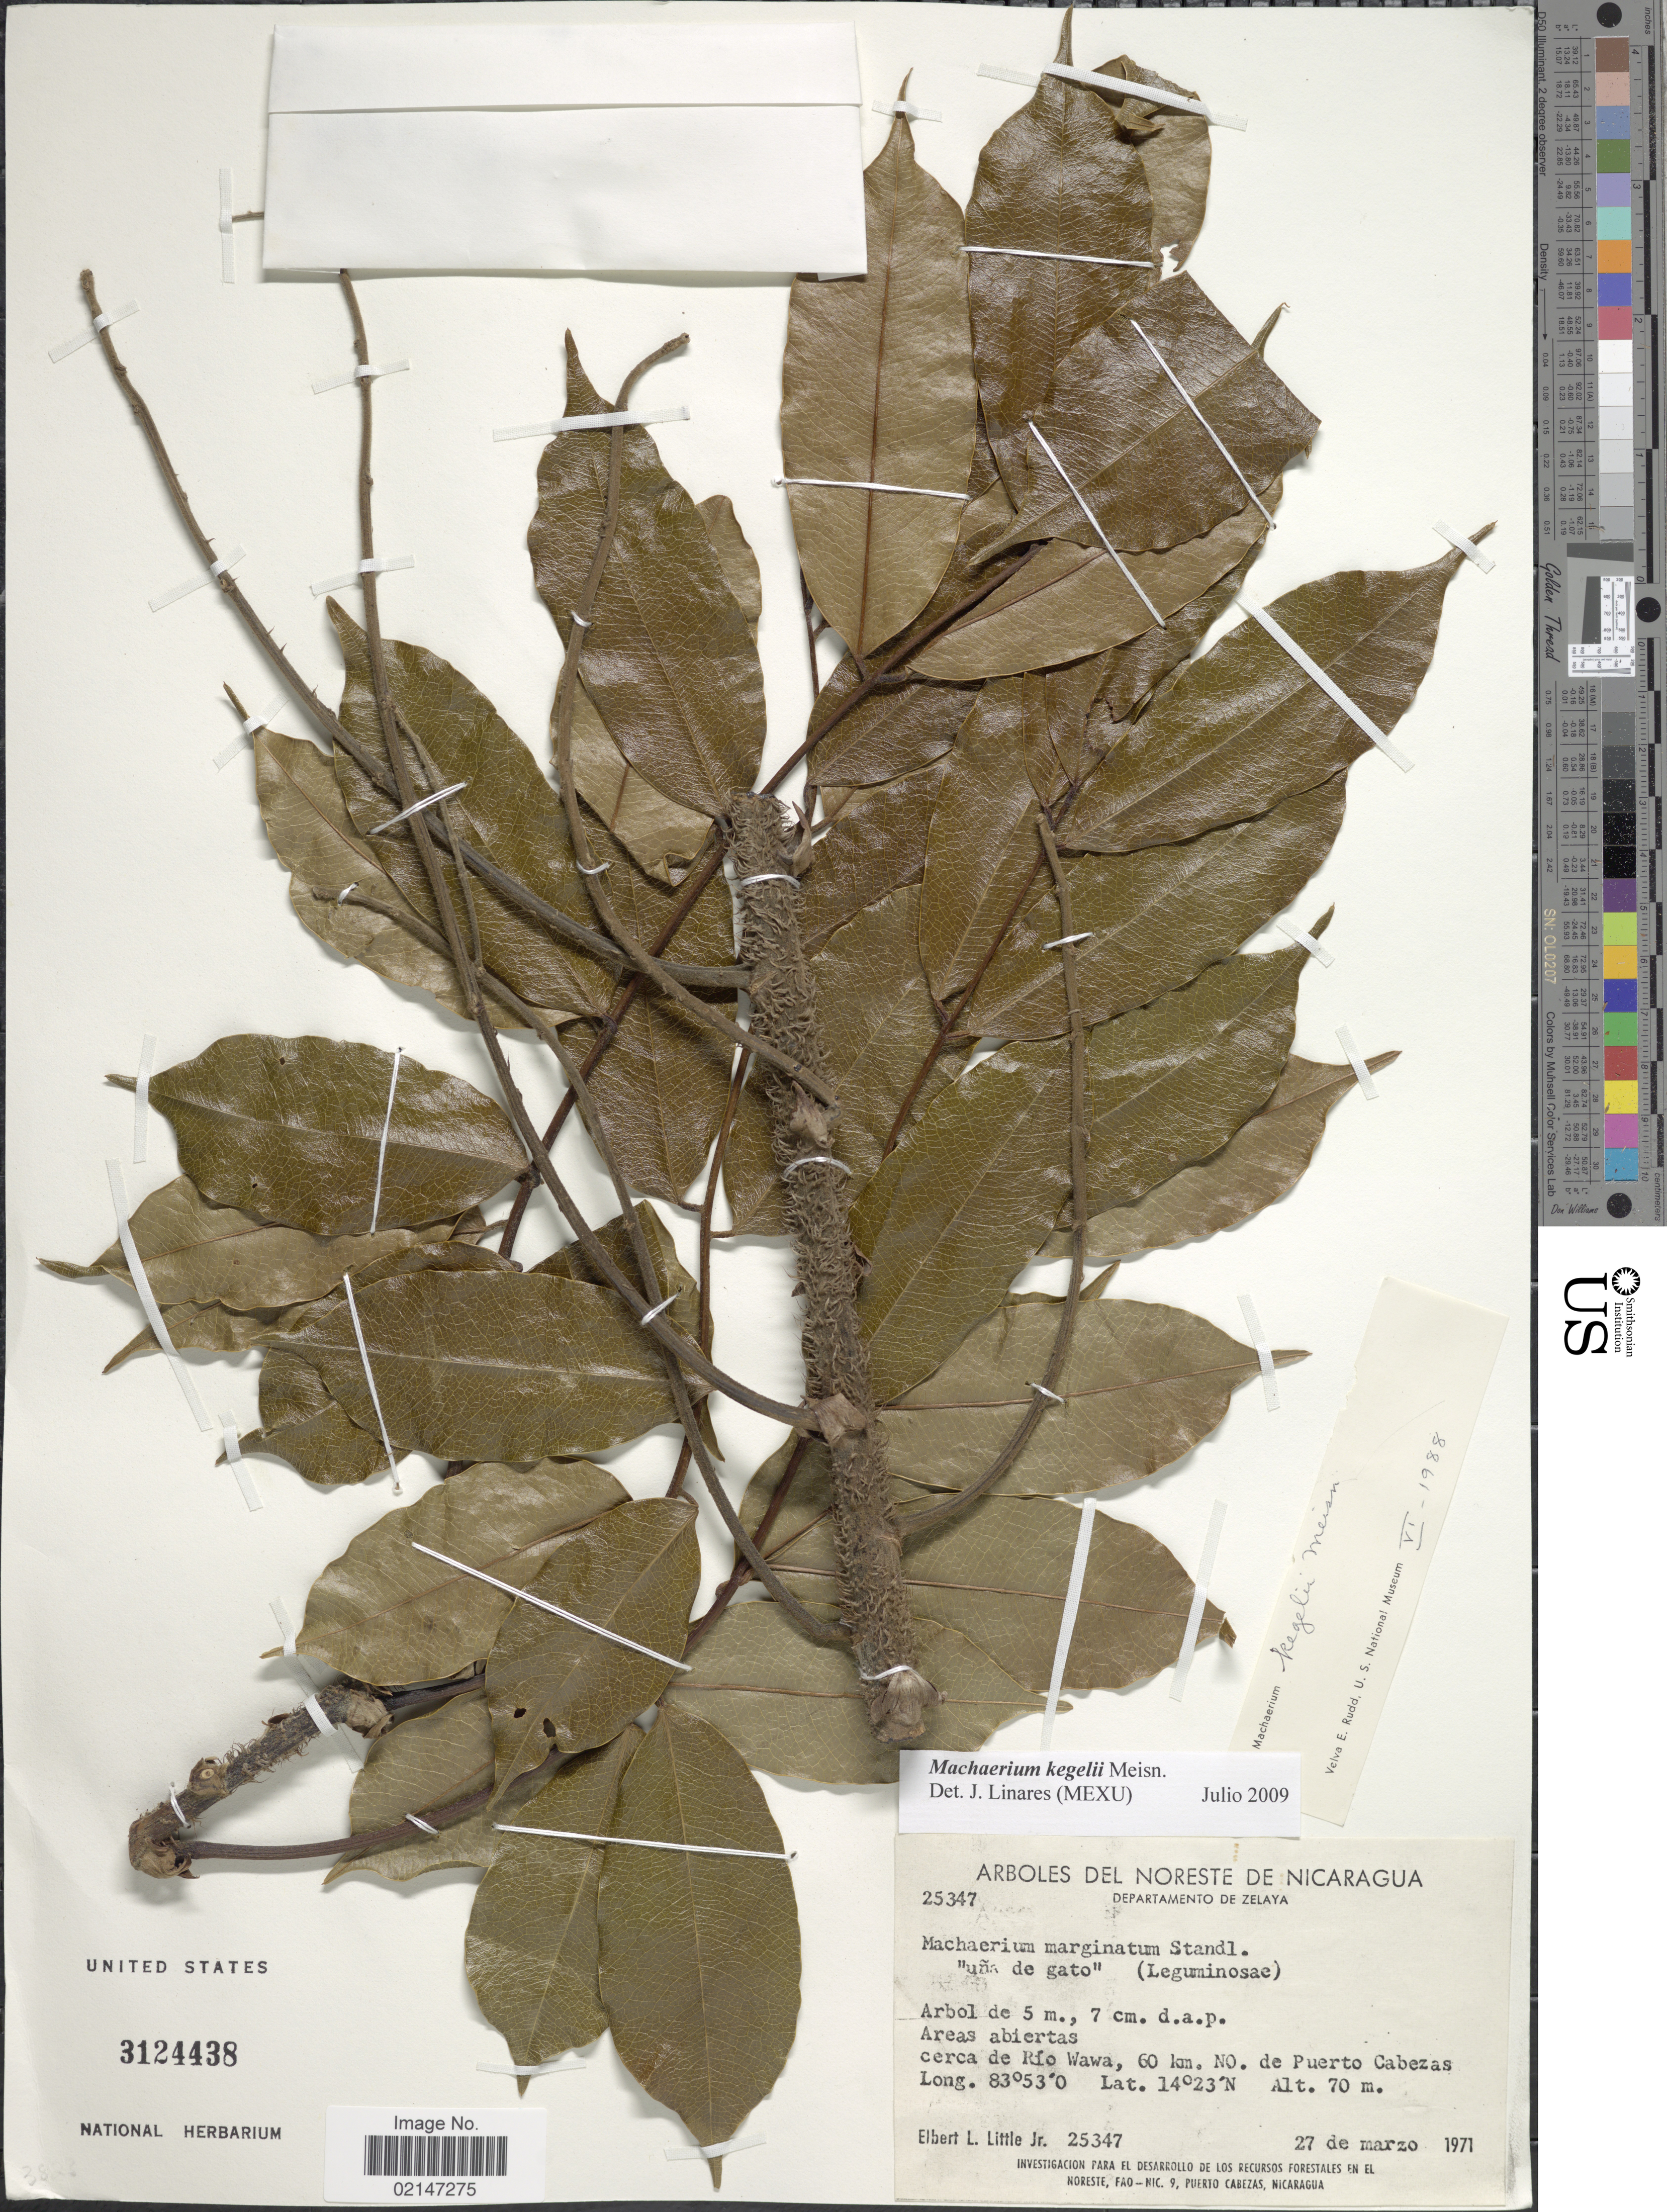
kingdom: Plantae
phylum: Tracheophyta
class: Magnoliopsida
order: Fabales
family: Fabaceae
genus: Machaerium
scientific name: Machaerium kegelii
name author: Meisn.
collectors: E. L. Little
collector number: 25347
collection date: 1971-03-27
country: Nicaragua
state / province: Atlantico Norte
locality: Arboles del Noreste de Nicaragua, Departamento de Zelaya, Areas abiertas cerca de Río Wawa, 60 km NO de Puerto Cabezas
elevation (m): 70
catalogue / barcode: US 3124438